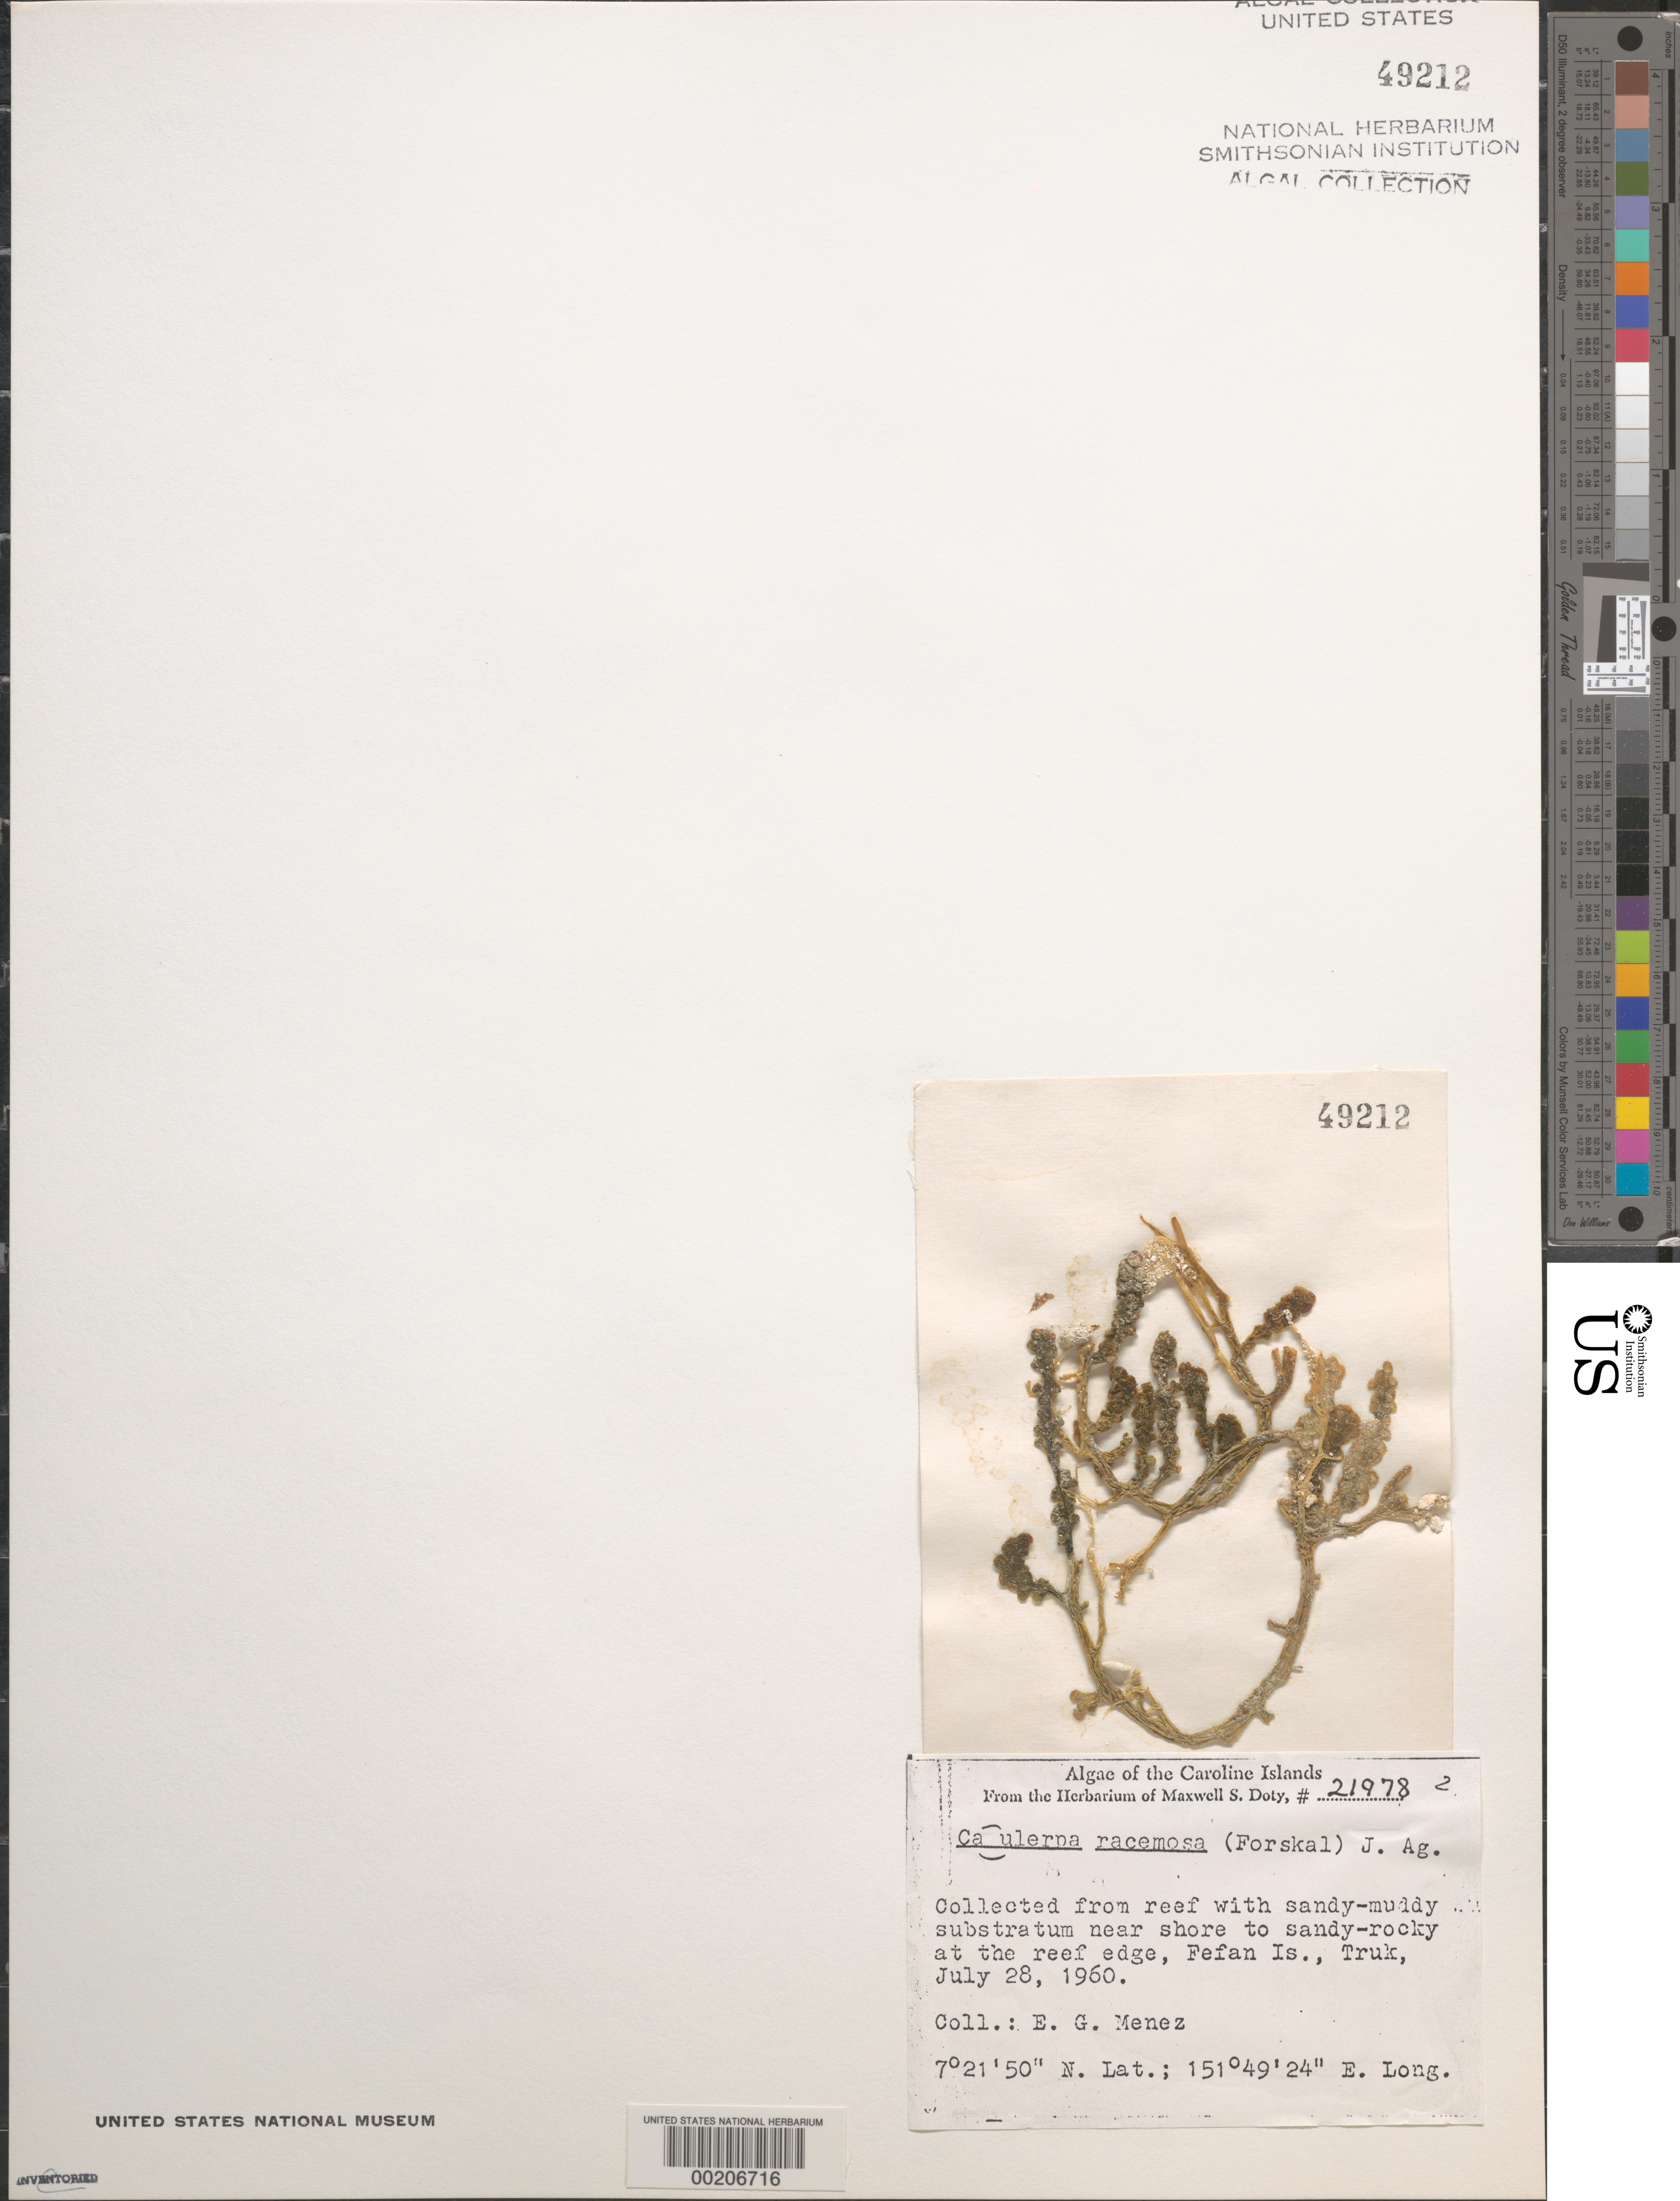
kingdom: Plantae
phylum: Chlorophyta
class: Ulvophyceae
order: Bryopsidales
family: Caulerpaceae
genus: Caulerpa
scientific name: Caulerpa racemosa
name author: (Forssk.) J. Agardh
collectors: Meñez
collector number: MSD 21978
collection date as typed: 28 Jul 1960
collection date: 1960-07-28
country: Micronesia, Federated States of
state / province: Truk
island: Fefan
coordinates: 7 21' 50" N, 151 49' 24" E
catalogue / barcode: US 49212